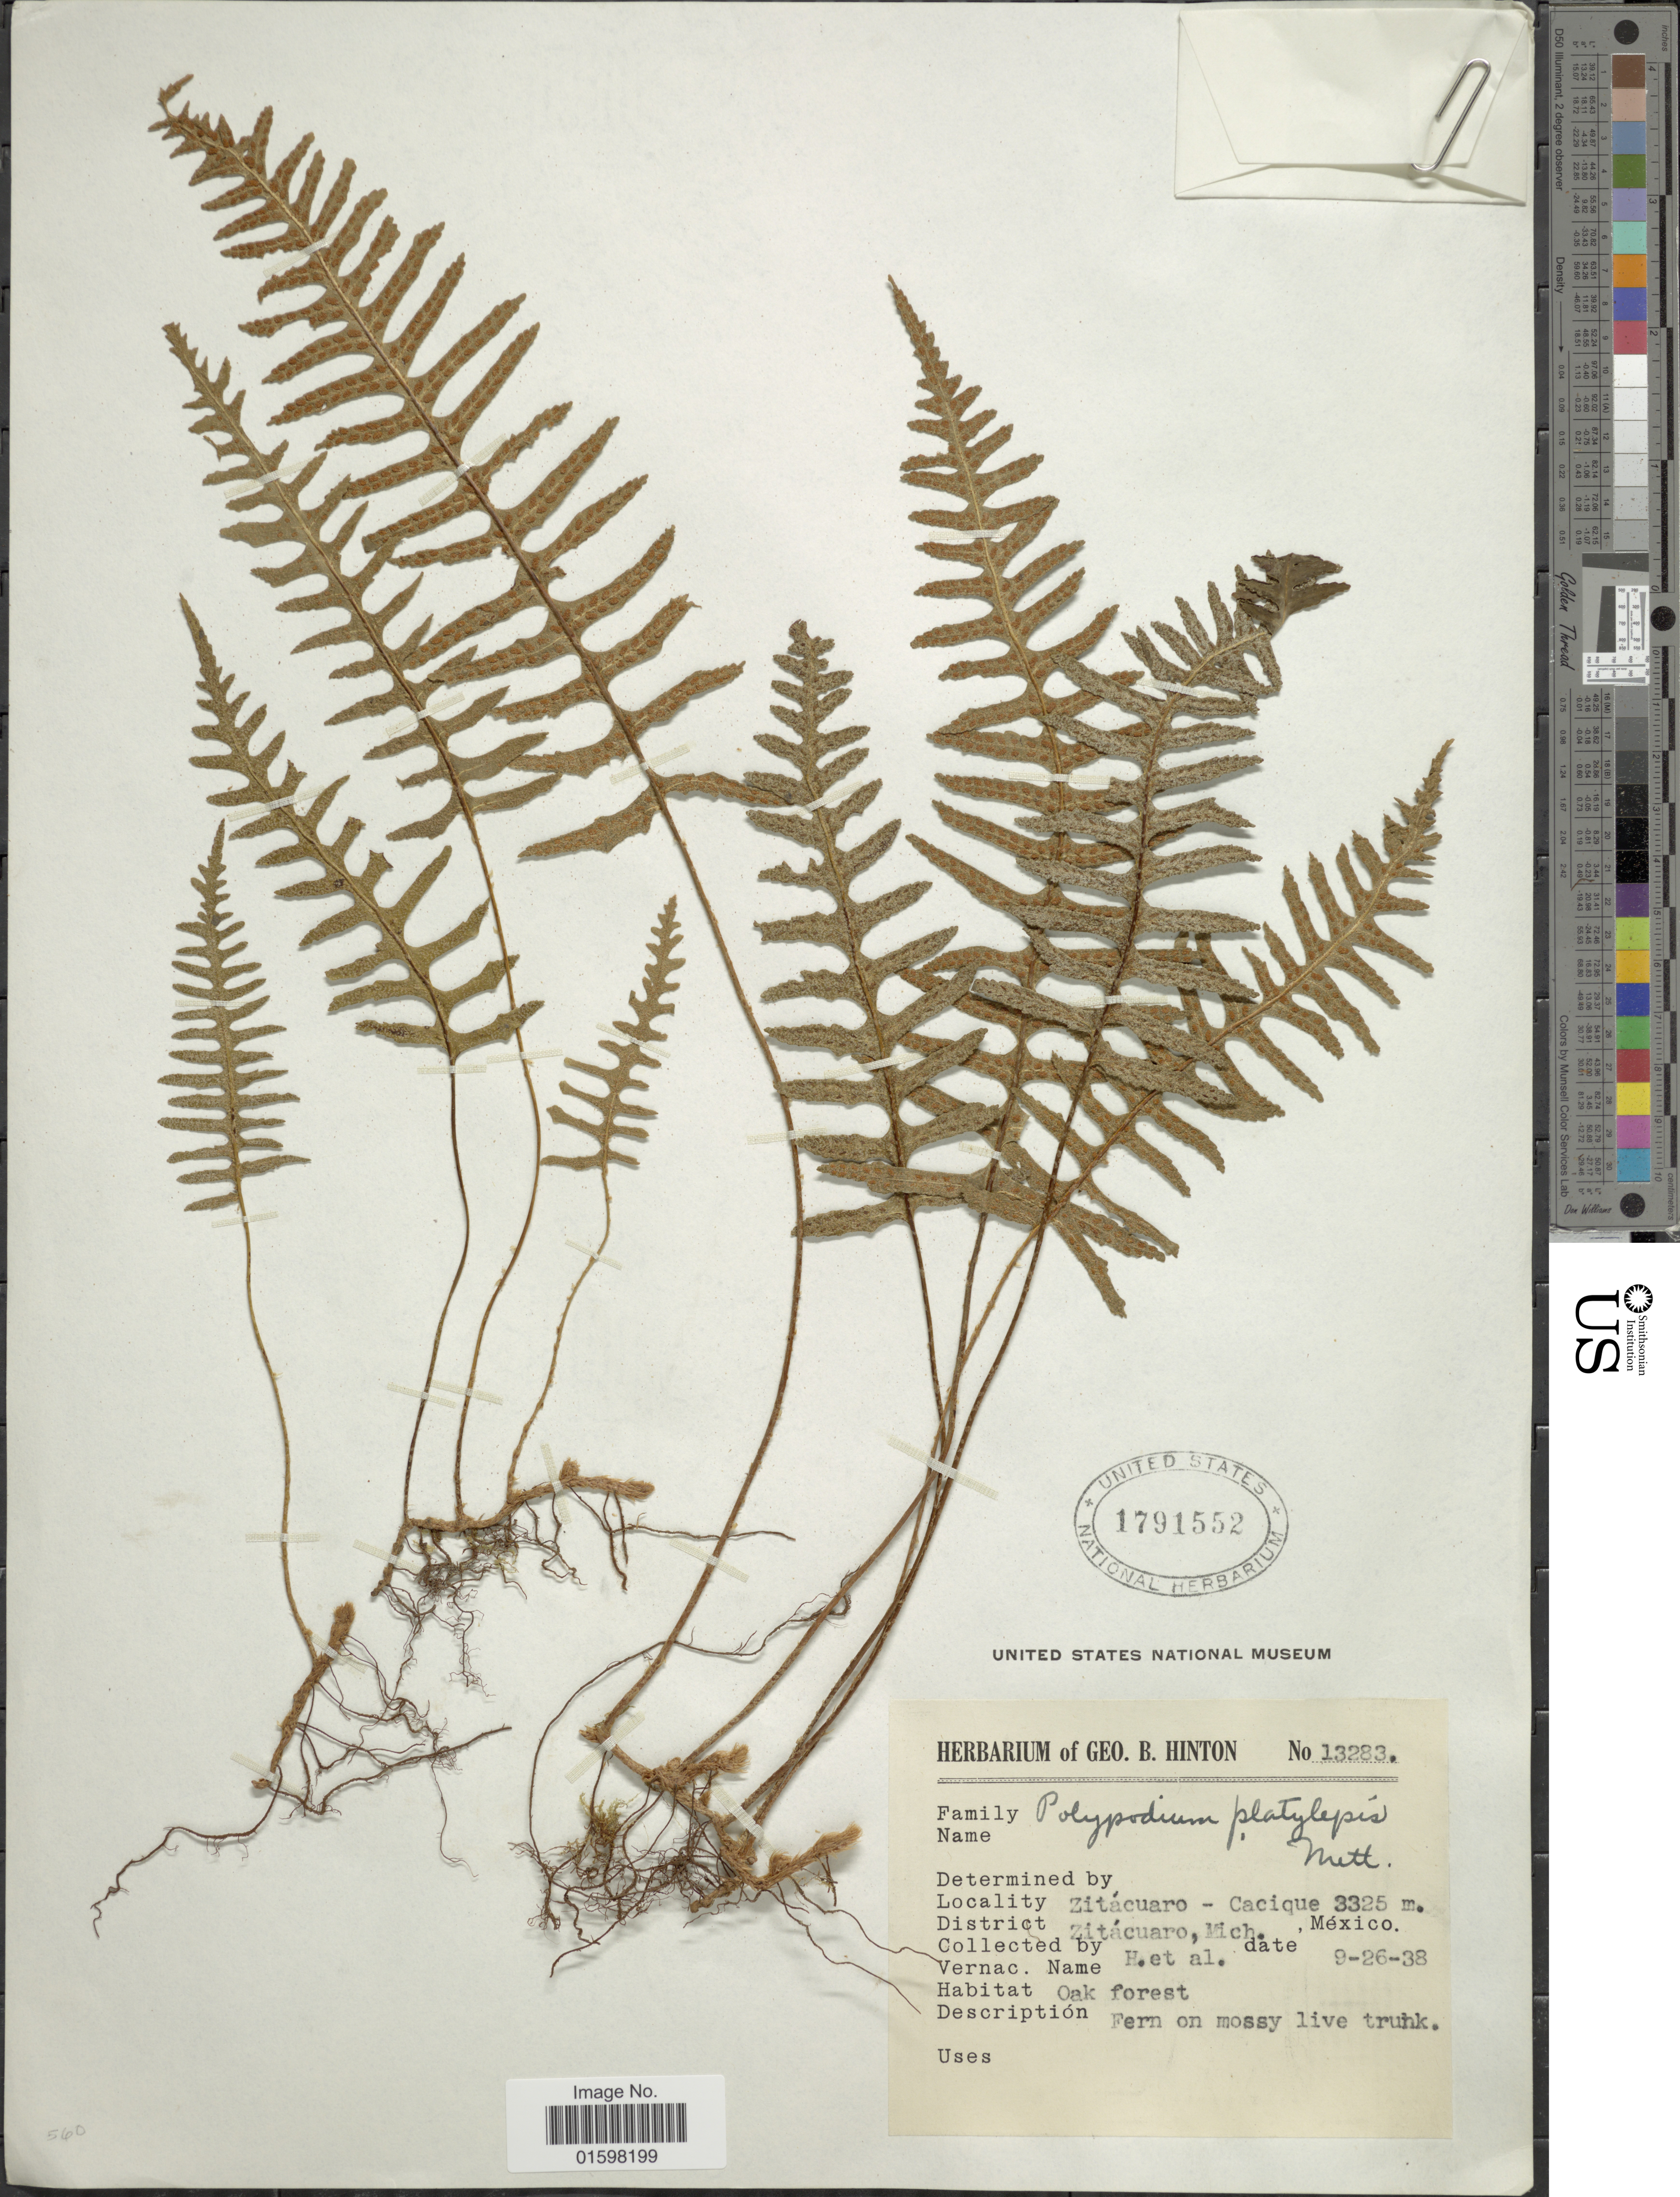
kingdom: Plantae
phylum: Tracheophyta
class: Polypodiopsida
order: Polypodiales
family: Polypodiaceae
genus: Pleopeltis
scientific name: Pleopeltis platylepis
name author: (Mett. ex Kuhn) A.R. Sm. & Tejero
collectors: G. B. Hinton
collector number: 13283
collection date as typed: Transcribed d/m/y: 26/9/38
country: Mexico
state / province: Michoacán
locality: Zitacuaro - Cacique, District Zitacuaro, Mich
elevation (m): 3325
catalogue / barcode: US 1791552